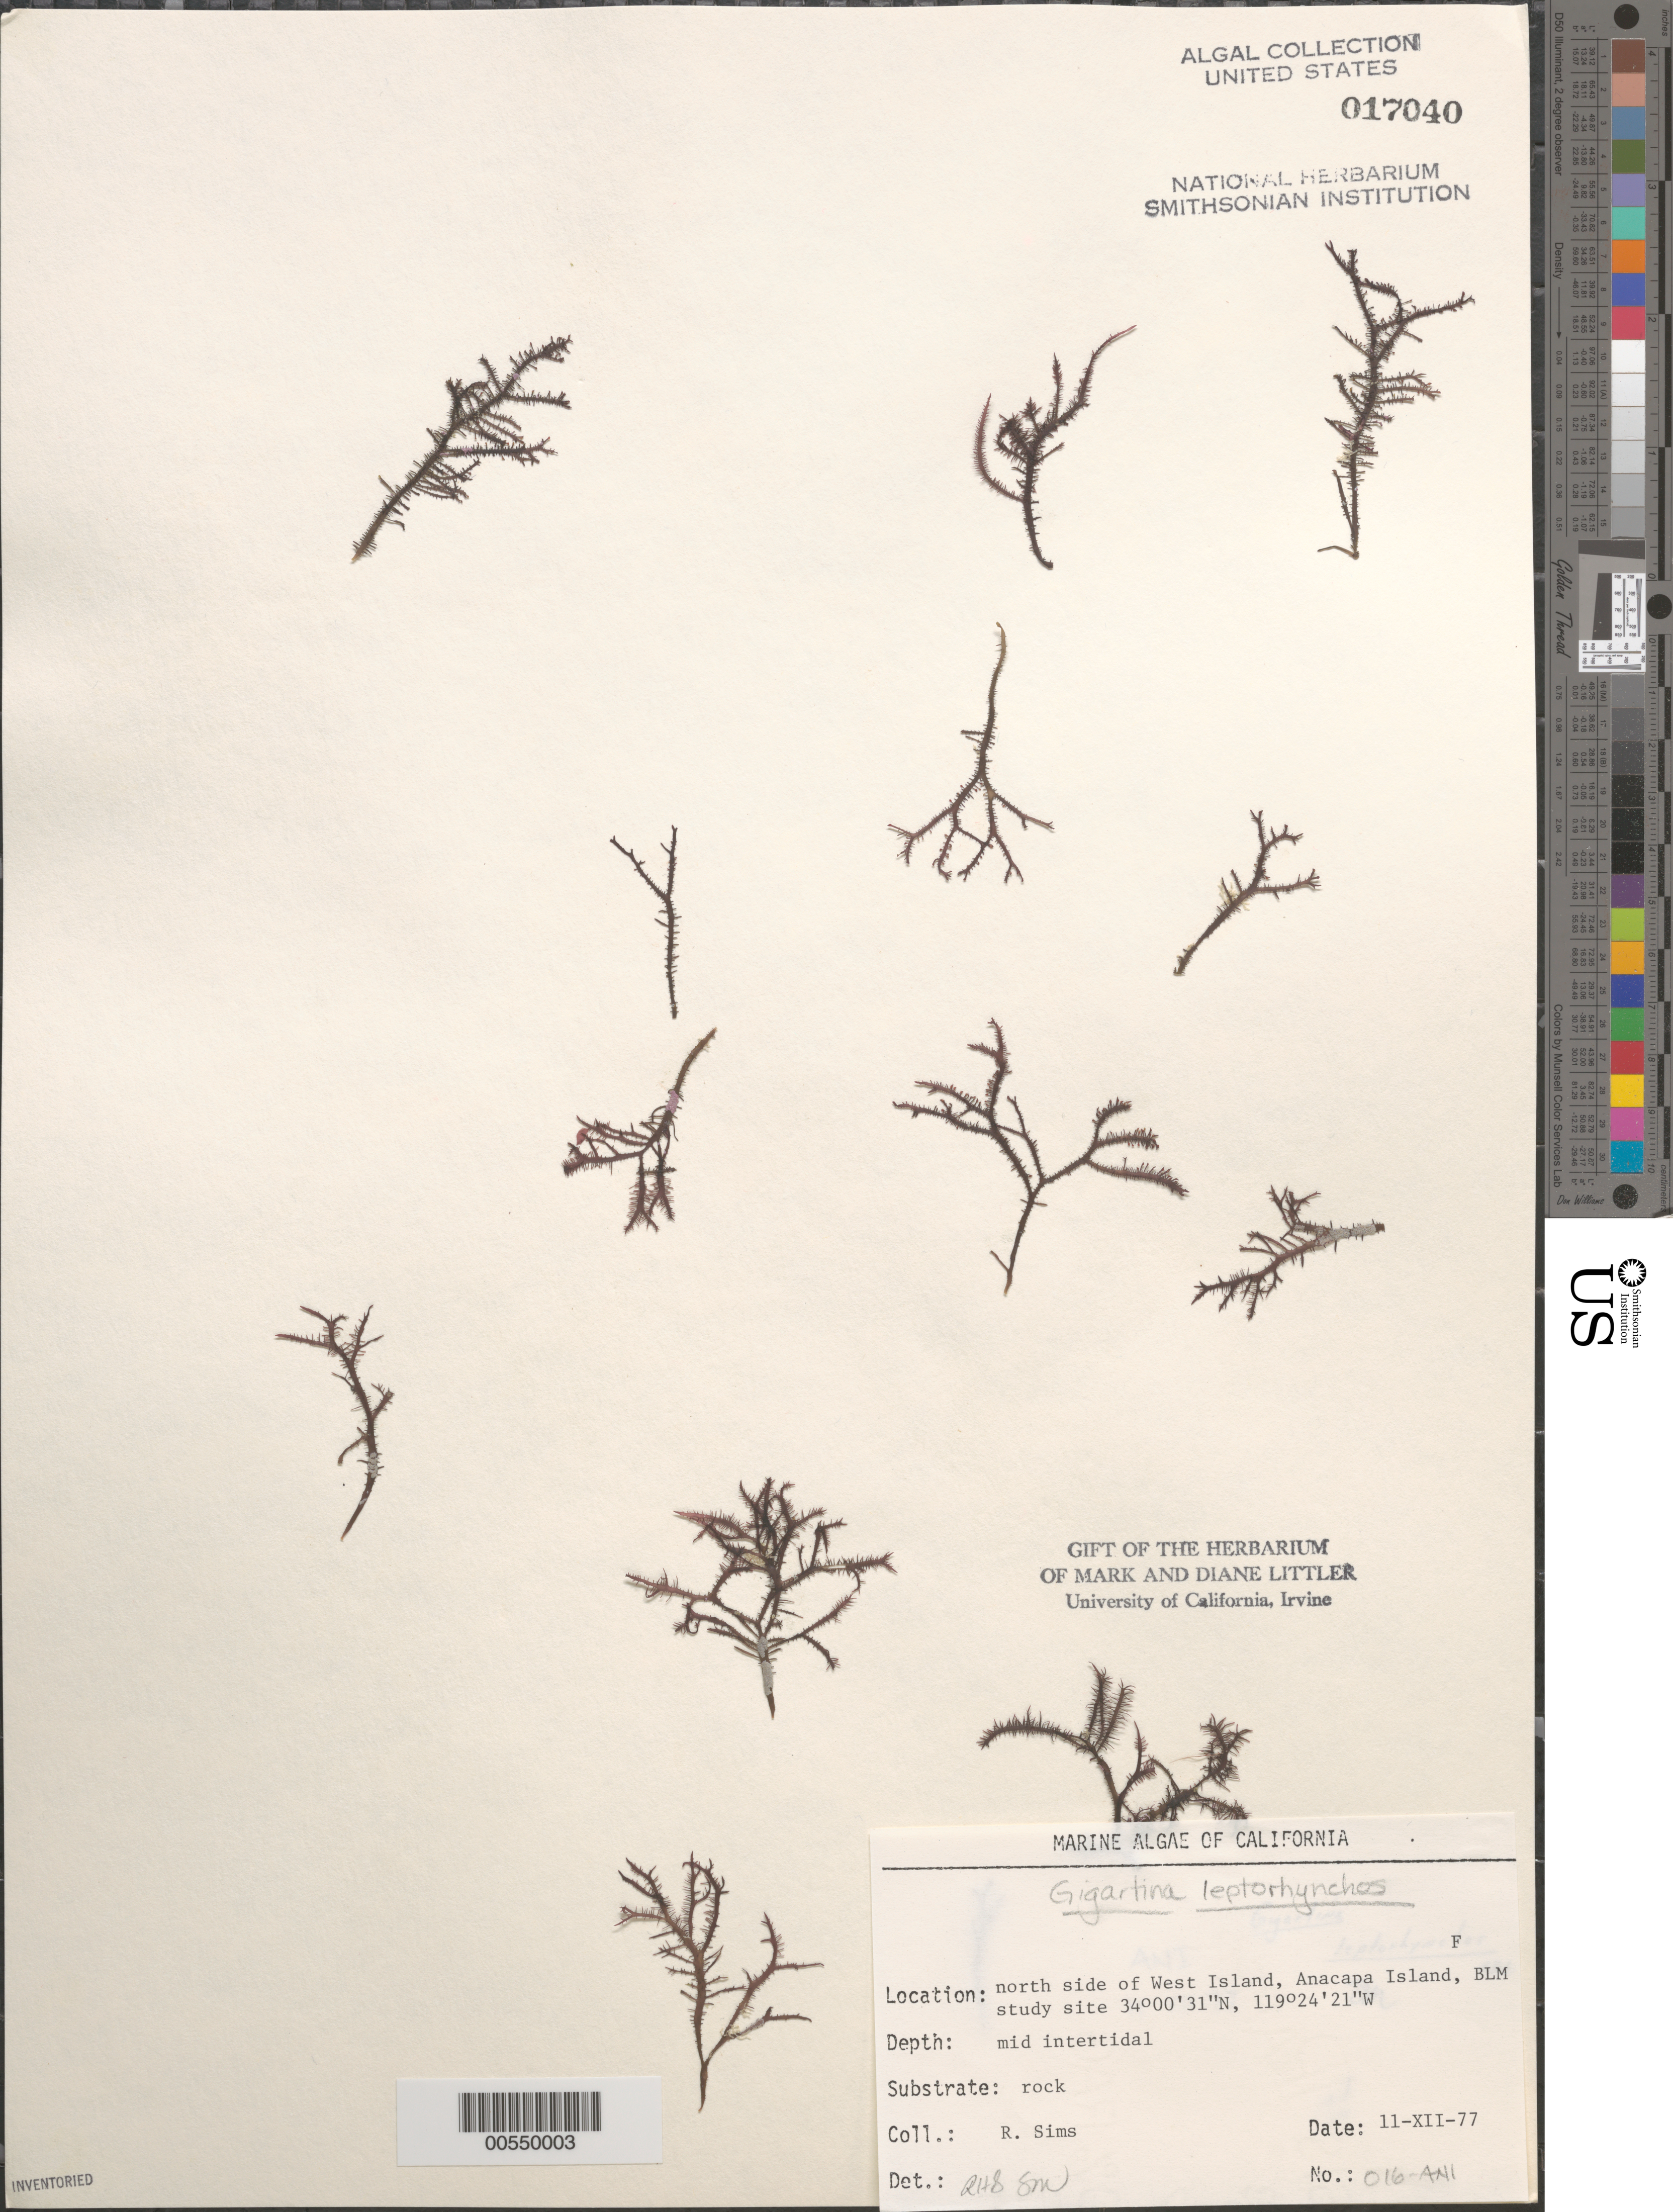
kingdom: Plantae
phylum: Rhodophyta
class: Florideophyceae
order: Gigartinales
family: Gigartinaceae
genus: Mazzaella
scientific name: Mazzaella leptorhynchos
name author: (J. Agardh) Leister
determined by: Algae name updating Project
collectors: R. H. Sims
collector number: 016-ANI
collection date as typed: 11 Dec 1977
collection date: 1977-12-11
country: United States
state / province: California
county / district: Ventura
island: Anacapa Island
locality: North side of west island, northwest end of Frenchy's Cove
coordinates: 34 00'31"N, 119 24'21"W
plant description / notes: BLM-SOCALBIGHT Rocky Intertidal Survey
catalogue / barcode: US 17040